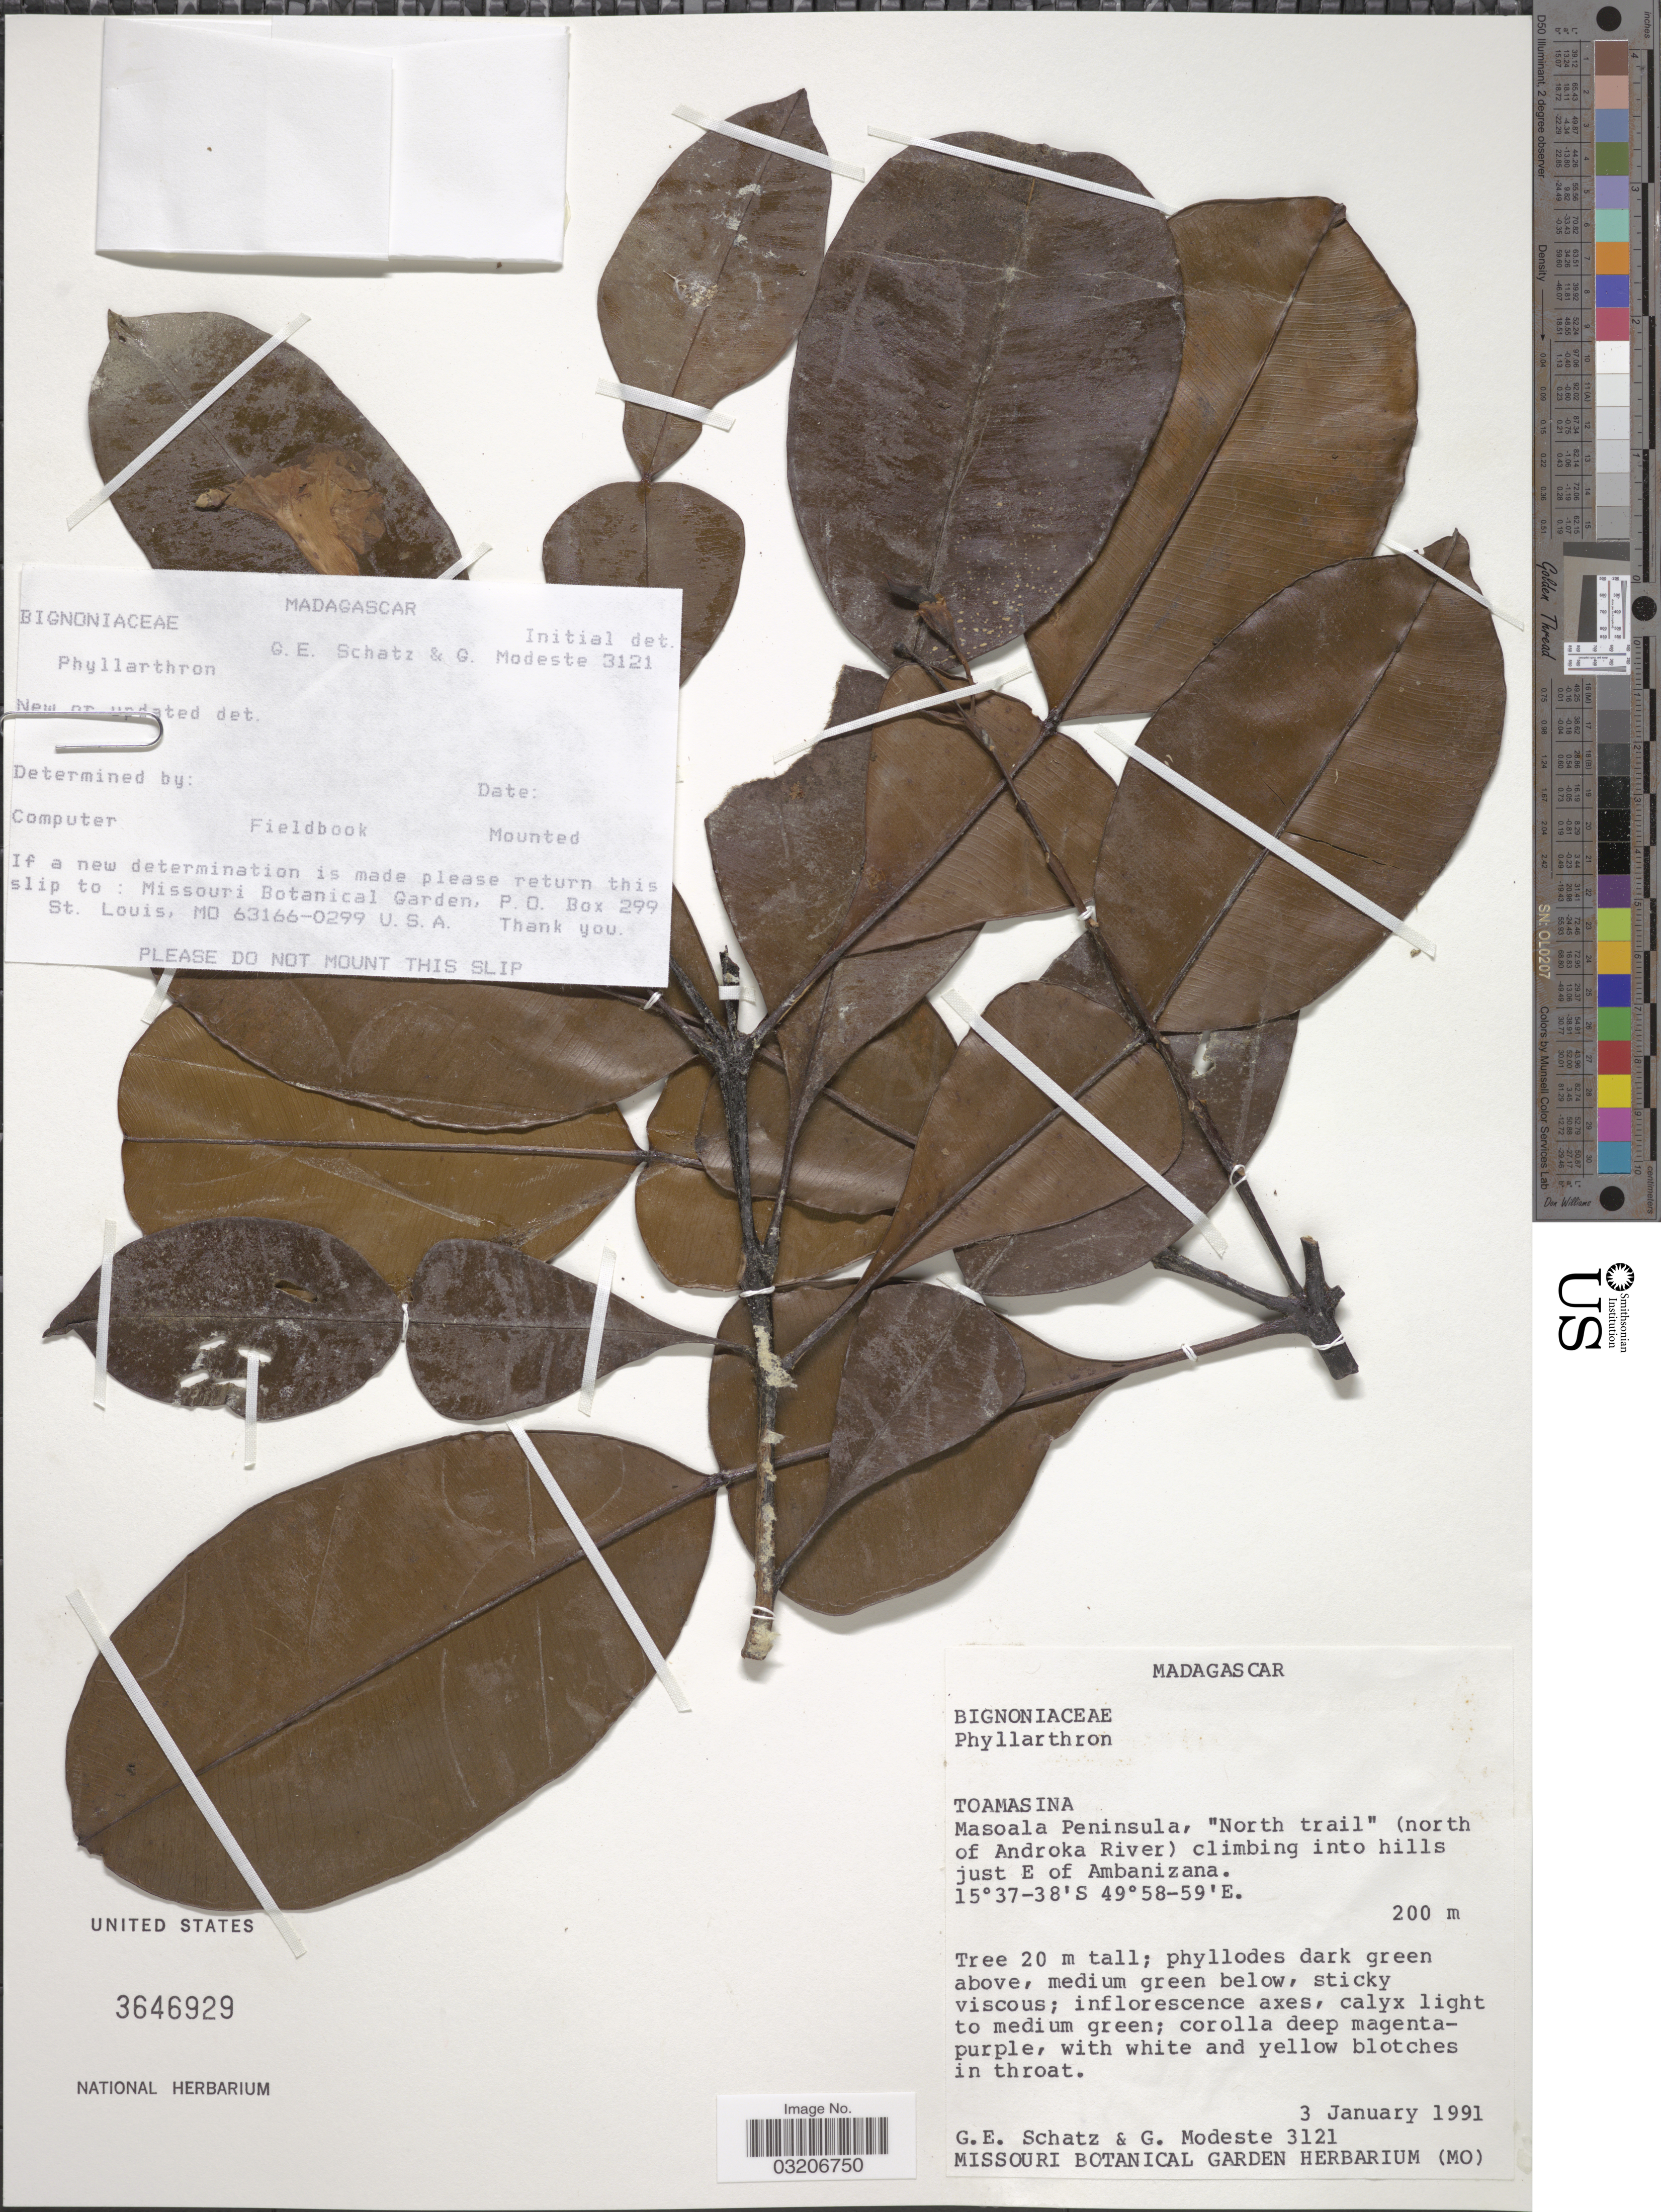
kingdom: Plantae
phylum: Tracheophyta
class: Magnoliopsida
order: Lamiales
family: Bignoniaceae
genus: Phyllarthron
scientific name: Phyllarthron sp.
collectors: G. Schatz & G. Modeste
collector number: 3121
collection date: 1991-01-03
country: Madagascar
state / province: Analanjirofo / Sava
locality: Masoala Peninsula, "North trail" (north of Androka River) climbing into hills just E of Ambanizana.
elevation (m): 200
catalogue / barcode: US 3646929